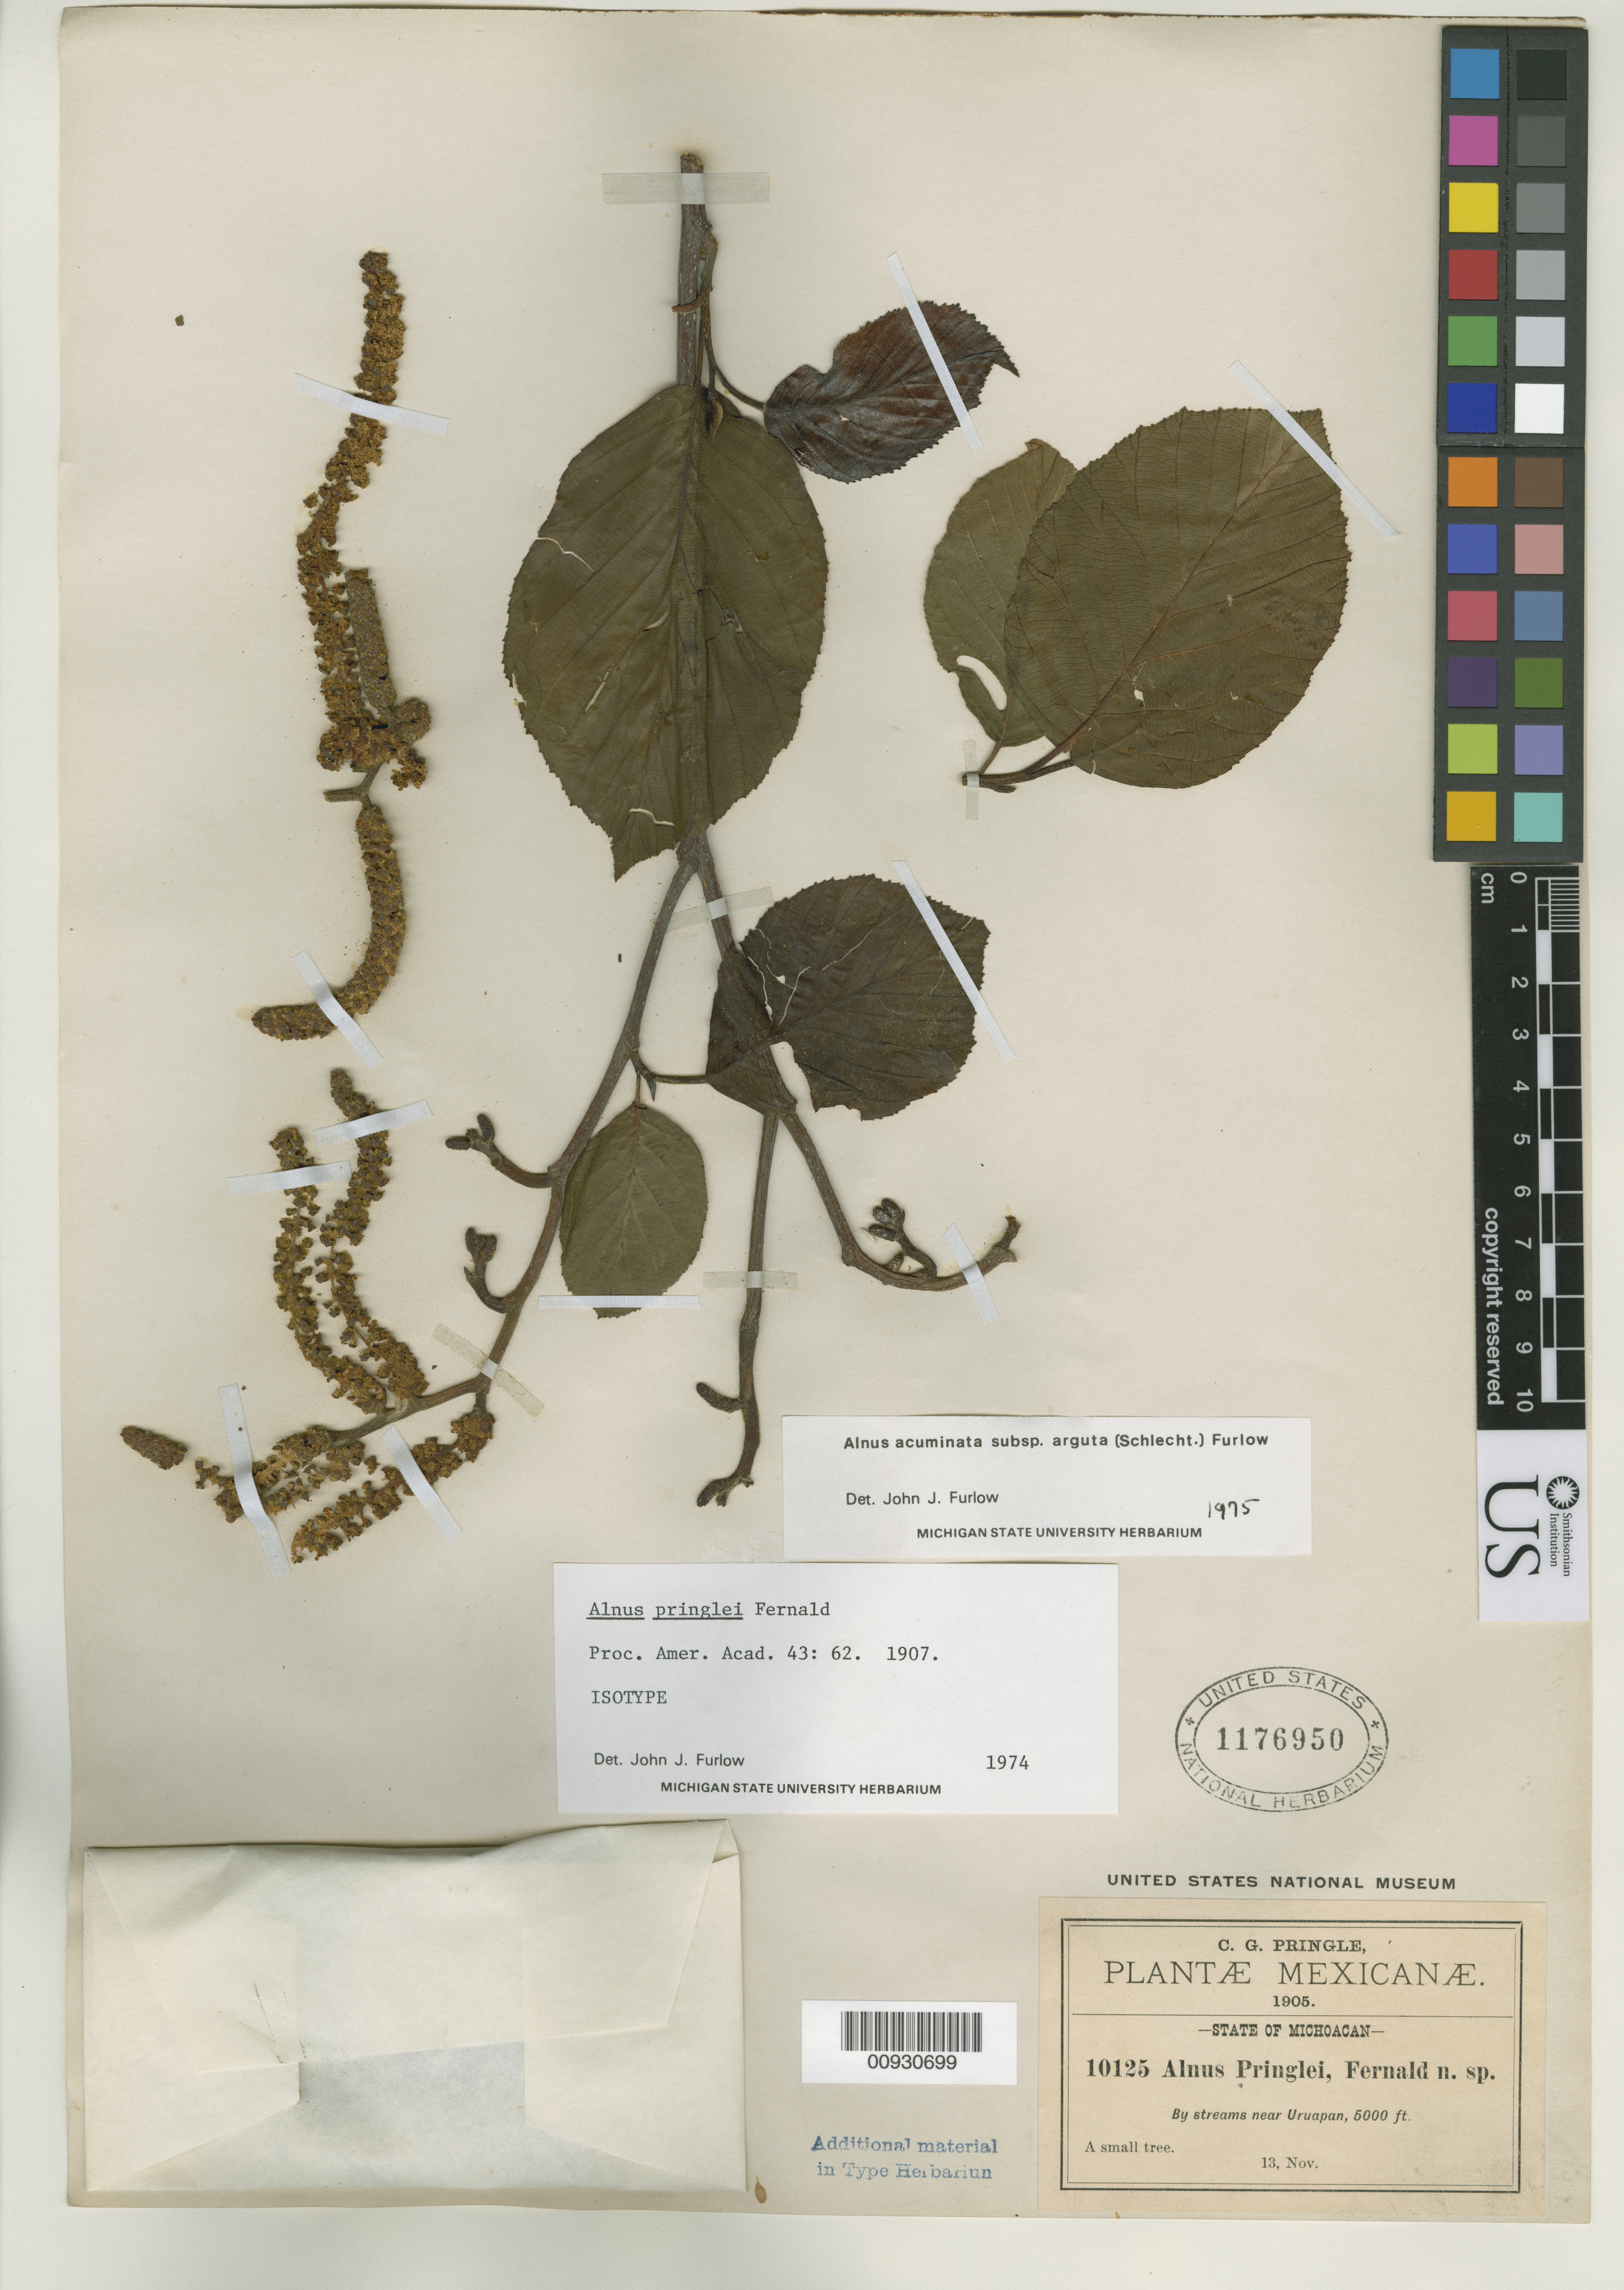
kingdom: Plantae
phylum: Tracheophyta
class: Magnoliopsida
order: Fagales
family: Betulaceae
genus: Alnus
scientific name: Alnus pringlei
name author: Fernald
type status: Isotype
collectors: C. G. Pringle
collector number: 10125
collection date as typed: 13 Nov 1905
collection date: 1905-11-13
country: Mexico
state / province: Michoacán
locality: Near Uruapan.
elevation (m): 1524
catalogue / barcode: US 1176950